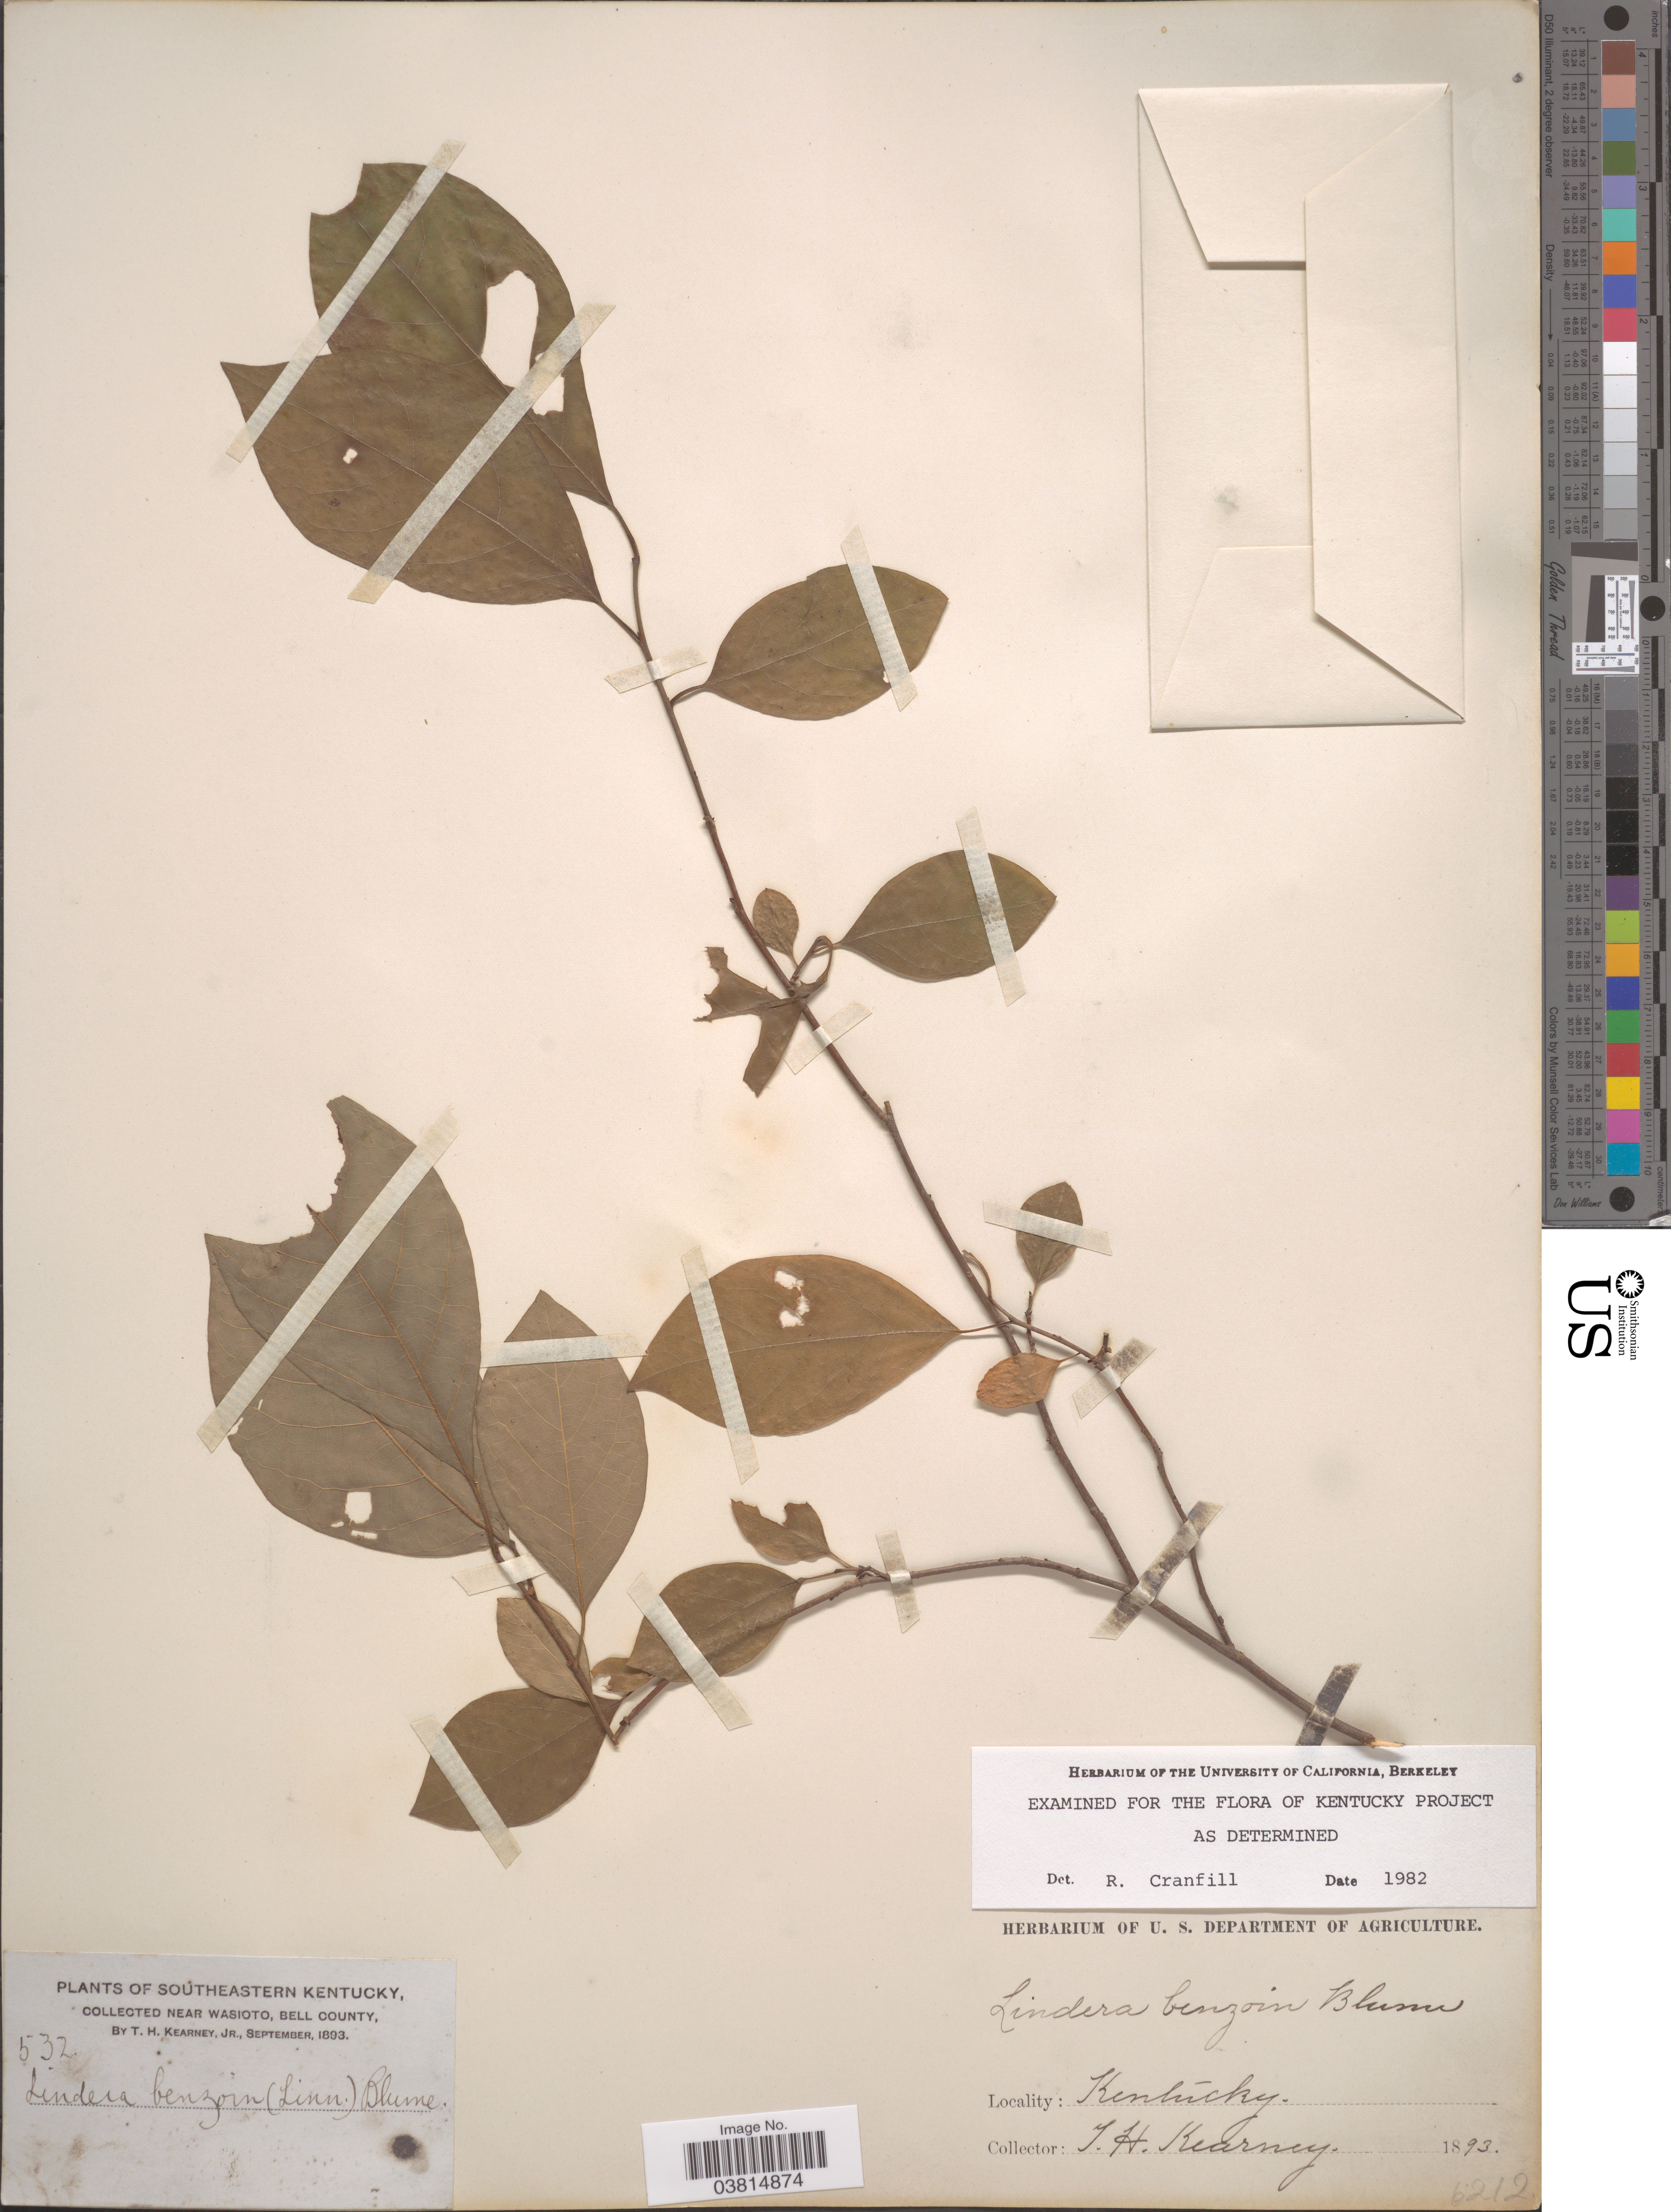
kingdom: Plantae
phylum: Tracheophyta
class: Magnoliopsida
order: Laurales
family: Lauraceae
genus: Lindera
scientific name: Lindera benzoin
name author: (L.) Blume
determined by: Cranfill, R.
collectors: T. H. Kearney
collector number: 532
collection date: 1893-09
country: United States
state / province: Kentucky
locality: Southeastern Kentucky. Near Wasioto, Bell County.